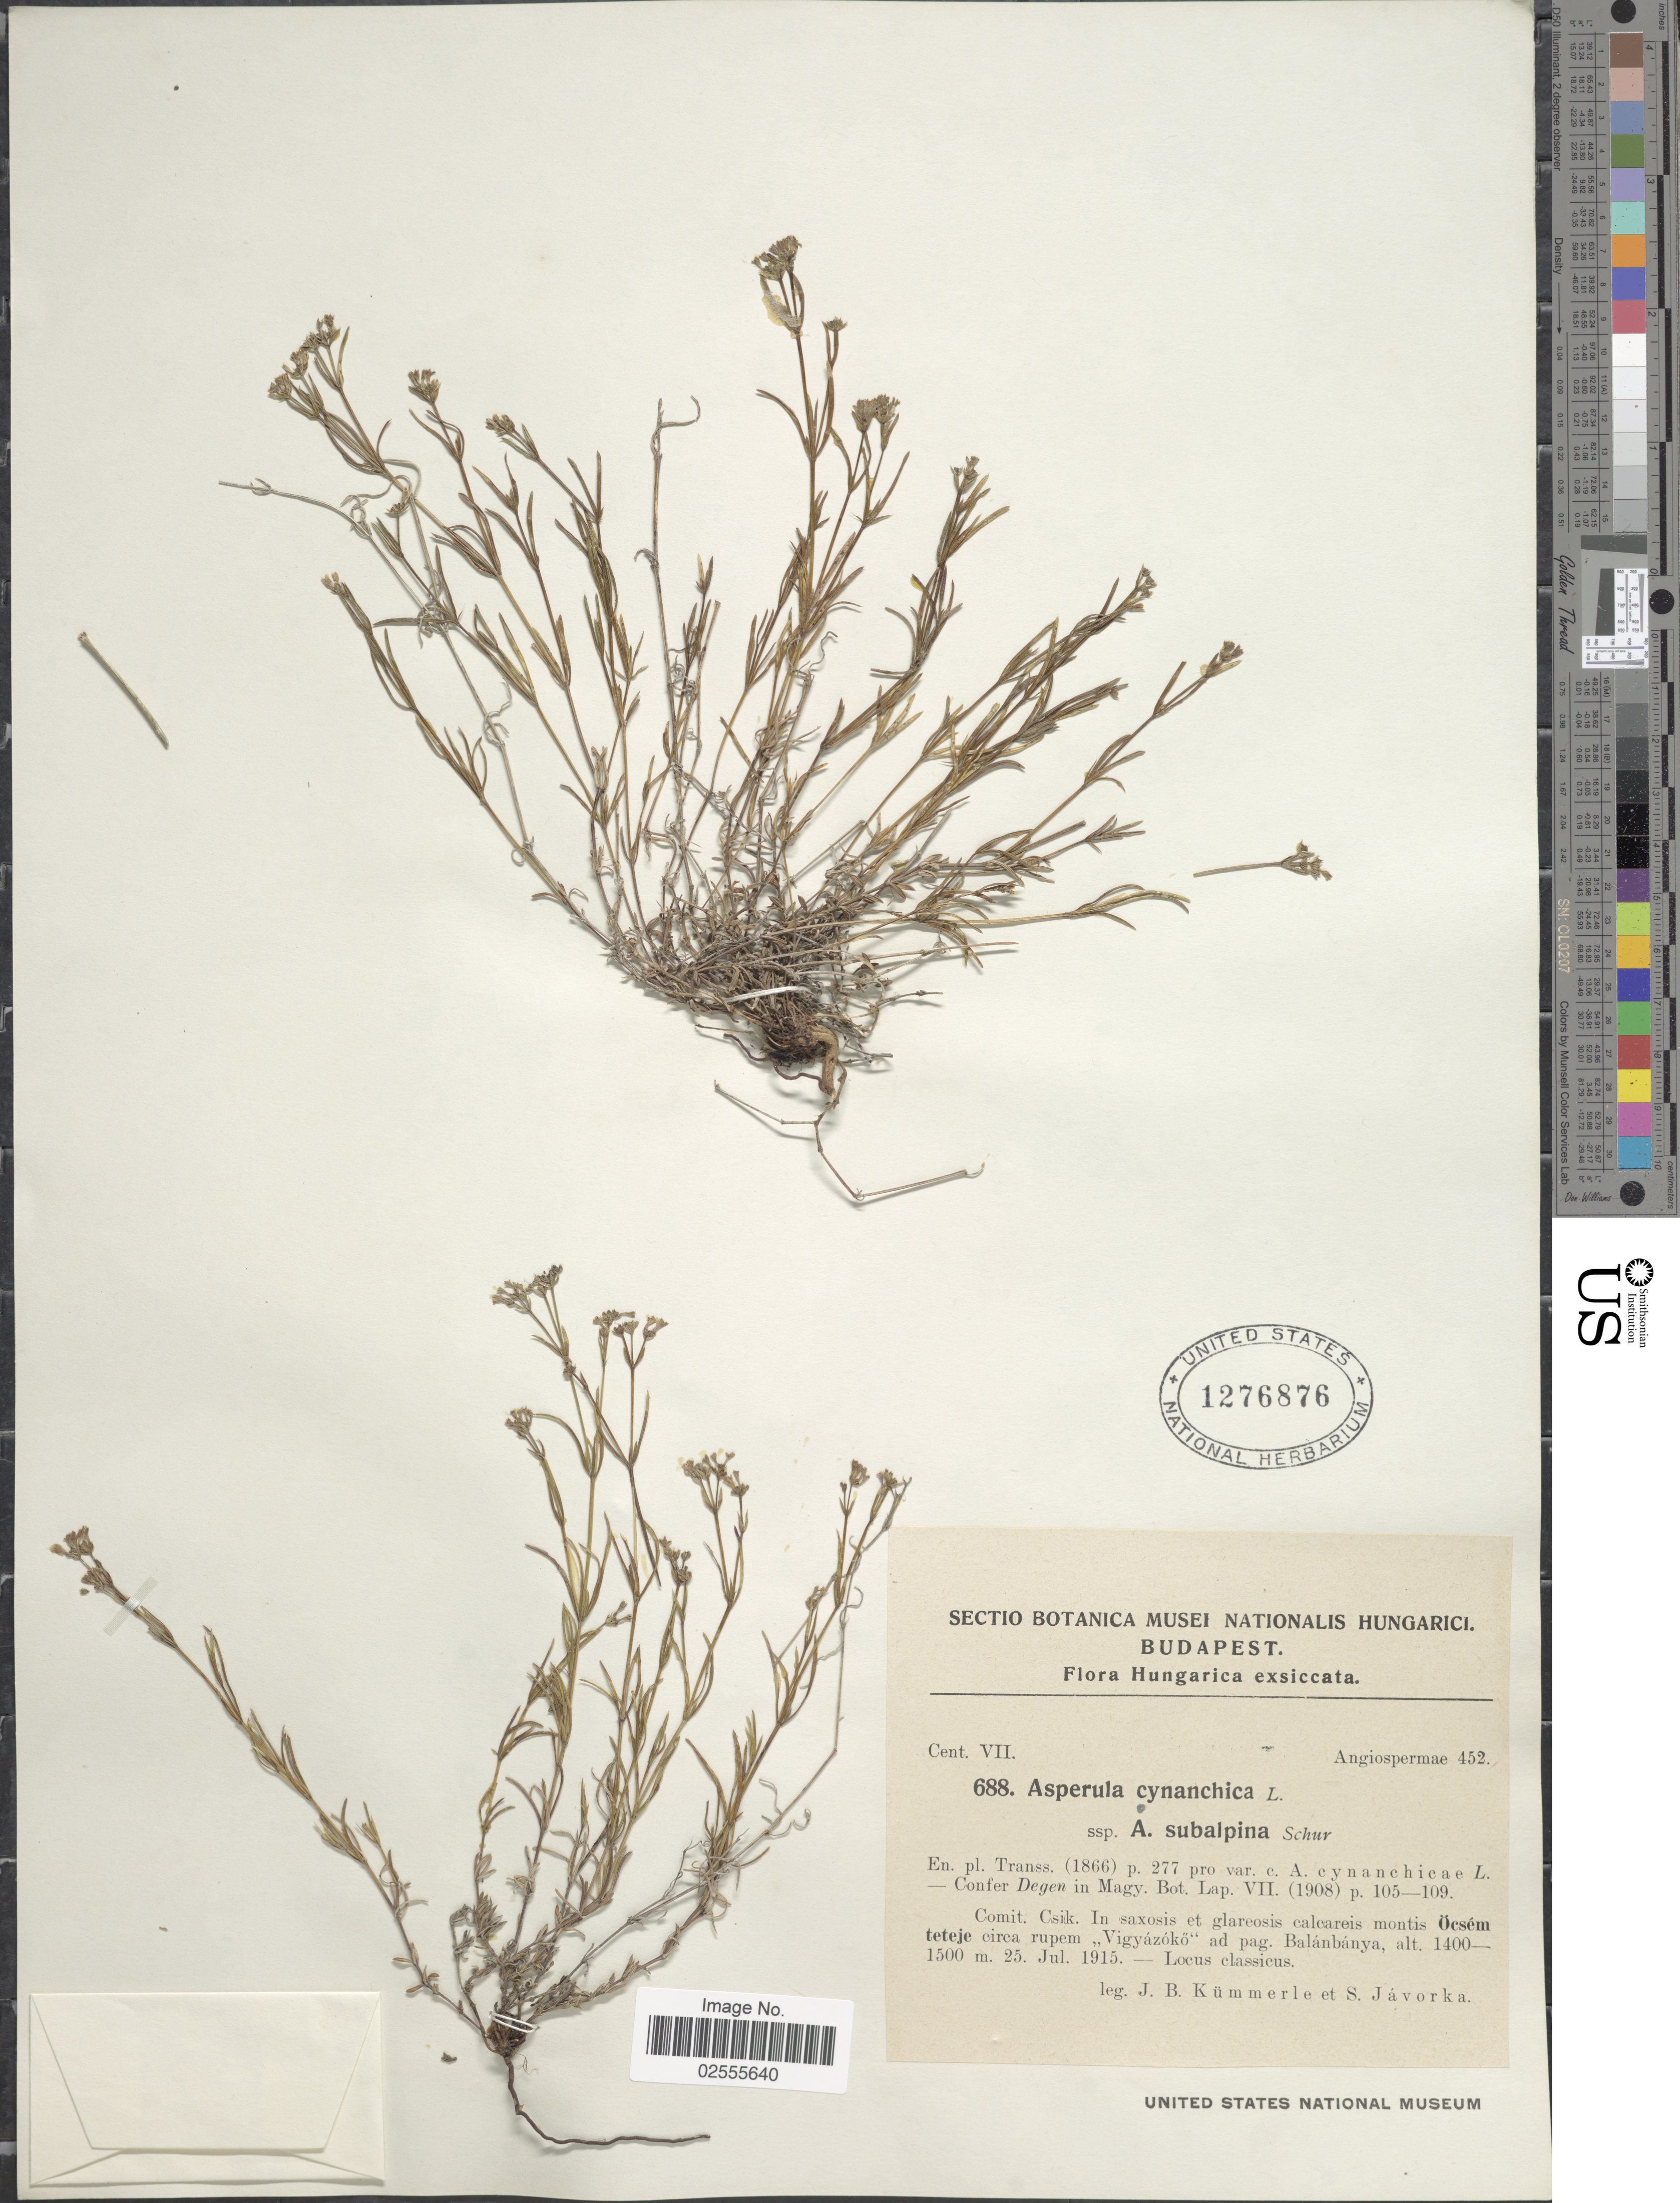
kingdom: Plantae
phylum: Tracheophyta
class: Magnoliopsida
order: Gentianales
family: Rubiaceae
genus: Asperula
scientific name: Asperula cynanchica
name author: L.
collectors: J. Kummerle & S. Javorka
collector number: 688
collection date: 1915-07-25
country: Hungary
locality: Hungarica, Comit. Csik, In saxosis et glareosis calcareis montis Ocsem tetje circa rupem "Vigyazoko"ad pag. Balanbanya.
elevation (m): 1400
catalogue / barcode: US 1276876